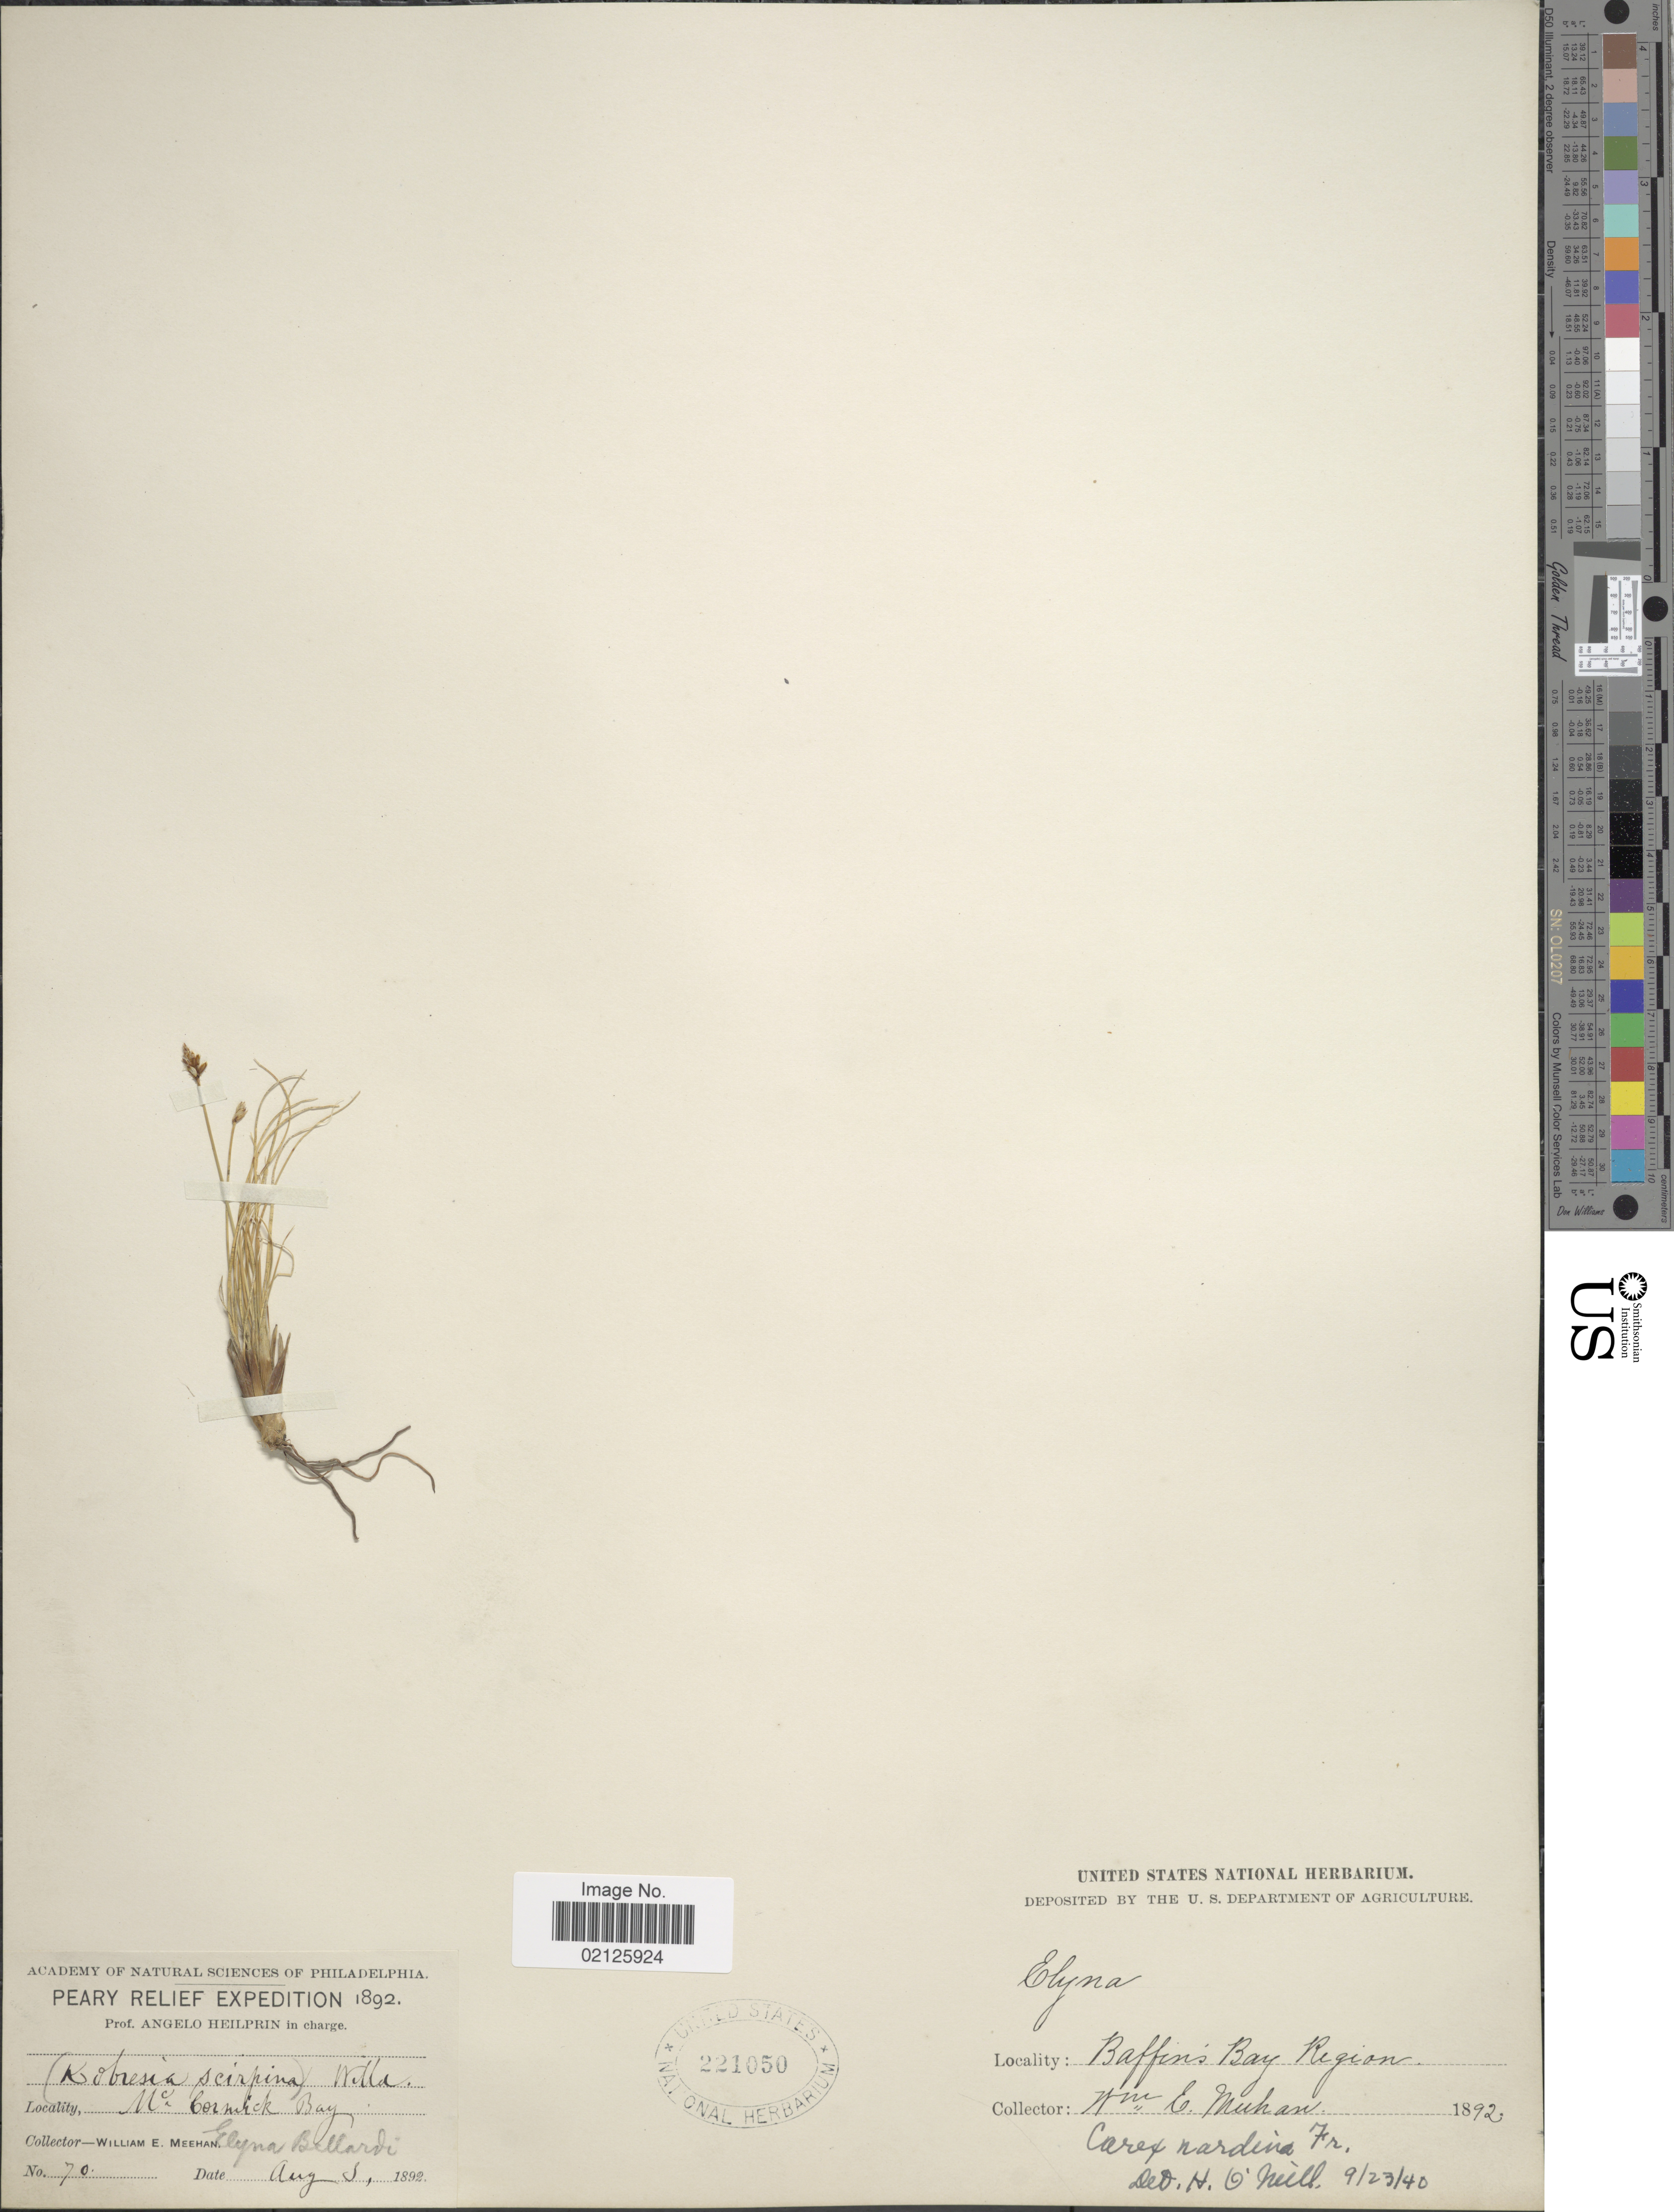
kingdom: Plantae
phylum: Tracheophyta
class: Liliopsida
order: Poales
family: Cyperaceae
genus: Carex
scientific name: Carex nardina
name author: (Hornem.) Fr.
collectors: W. Meehan & E. Bellardi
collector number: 70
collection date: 1892-08-03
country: Canada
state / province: Nunavut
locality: McCormick Bay, Baffin's Bay Region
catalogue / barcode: US 221050